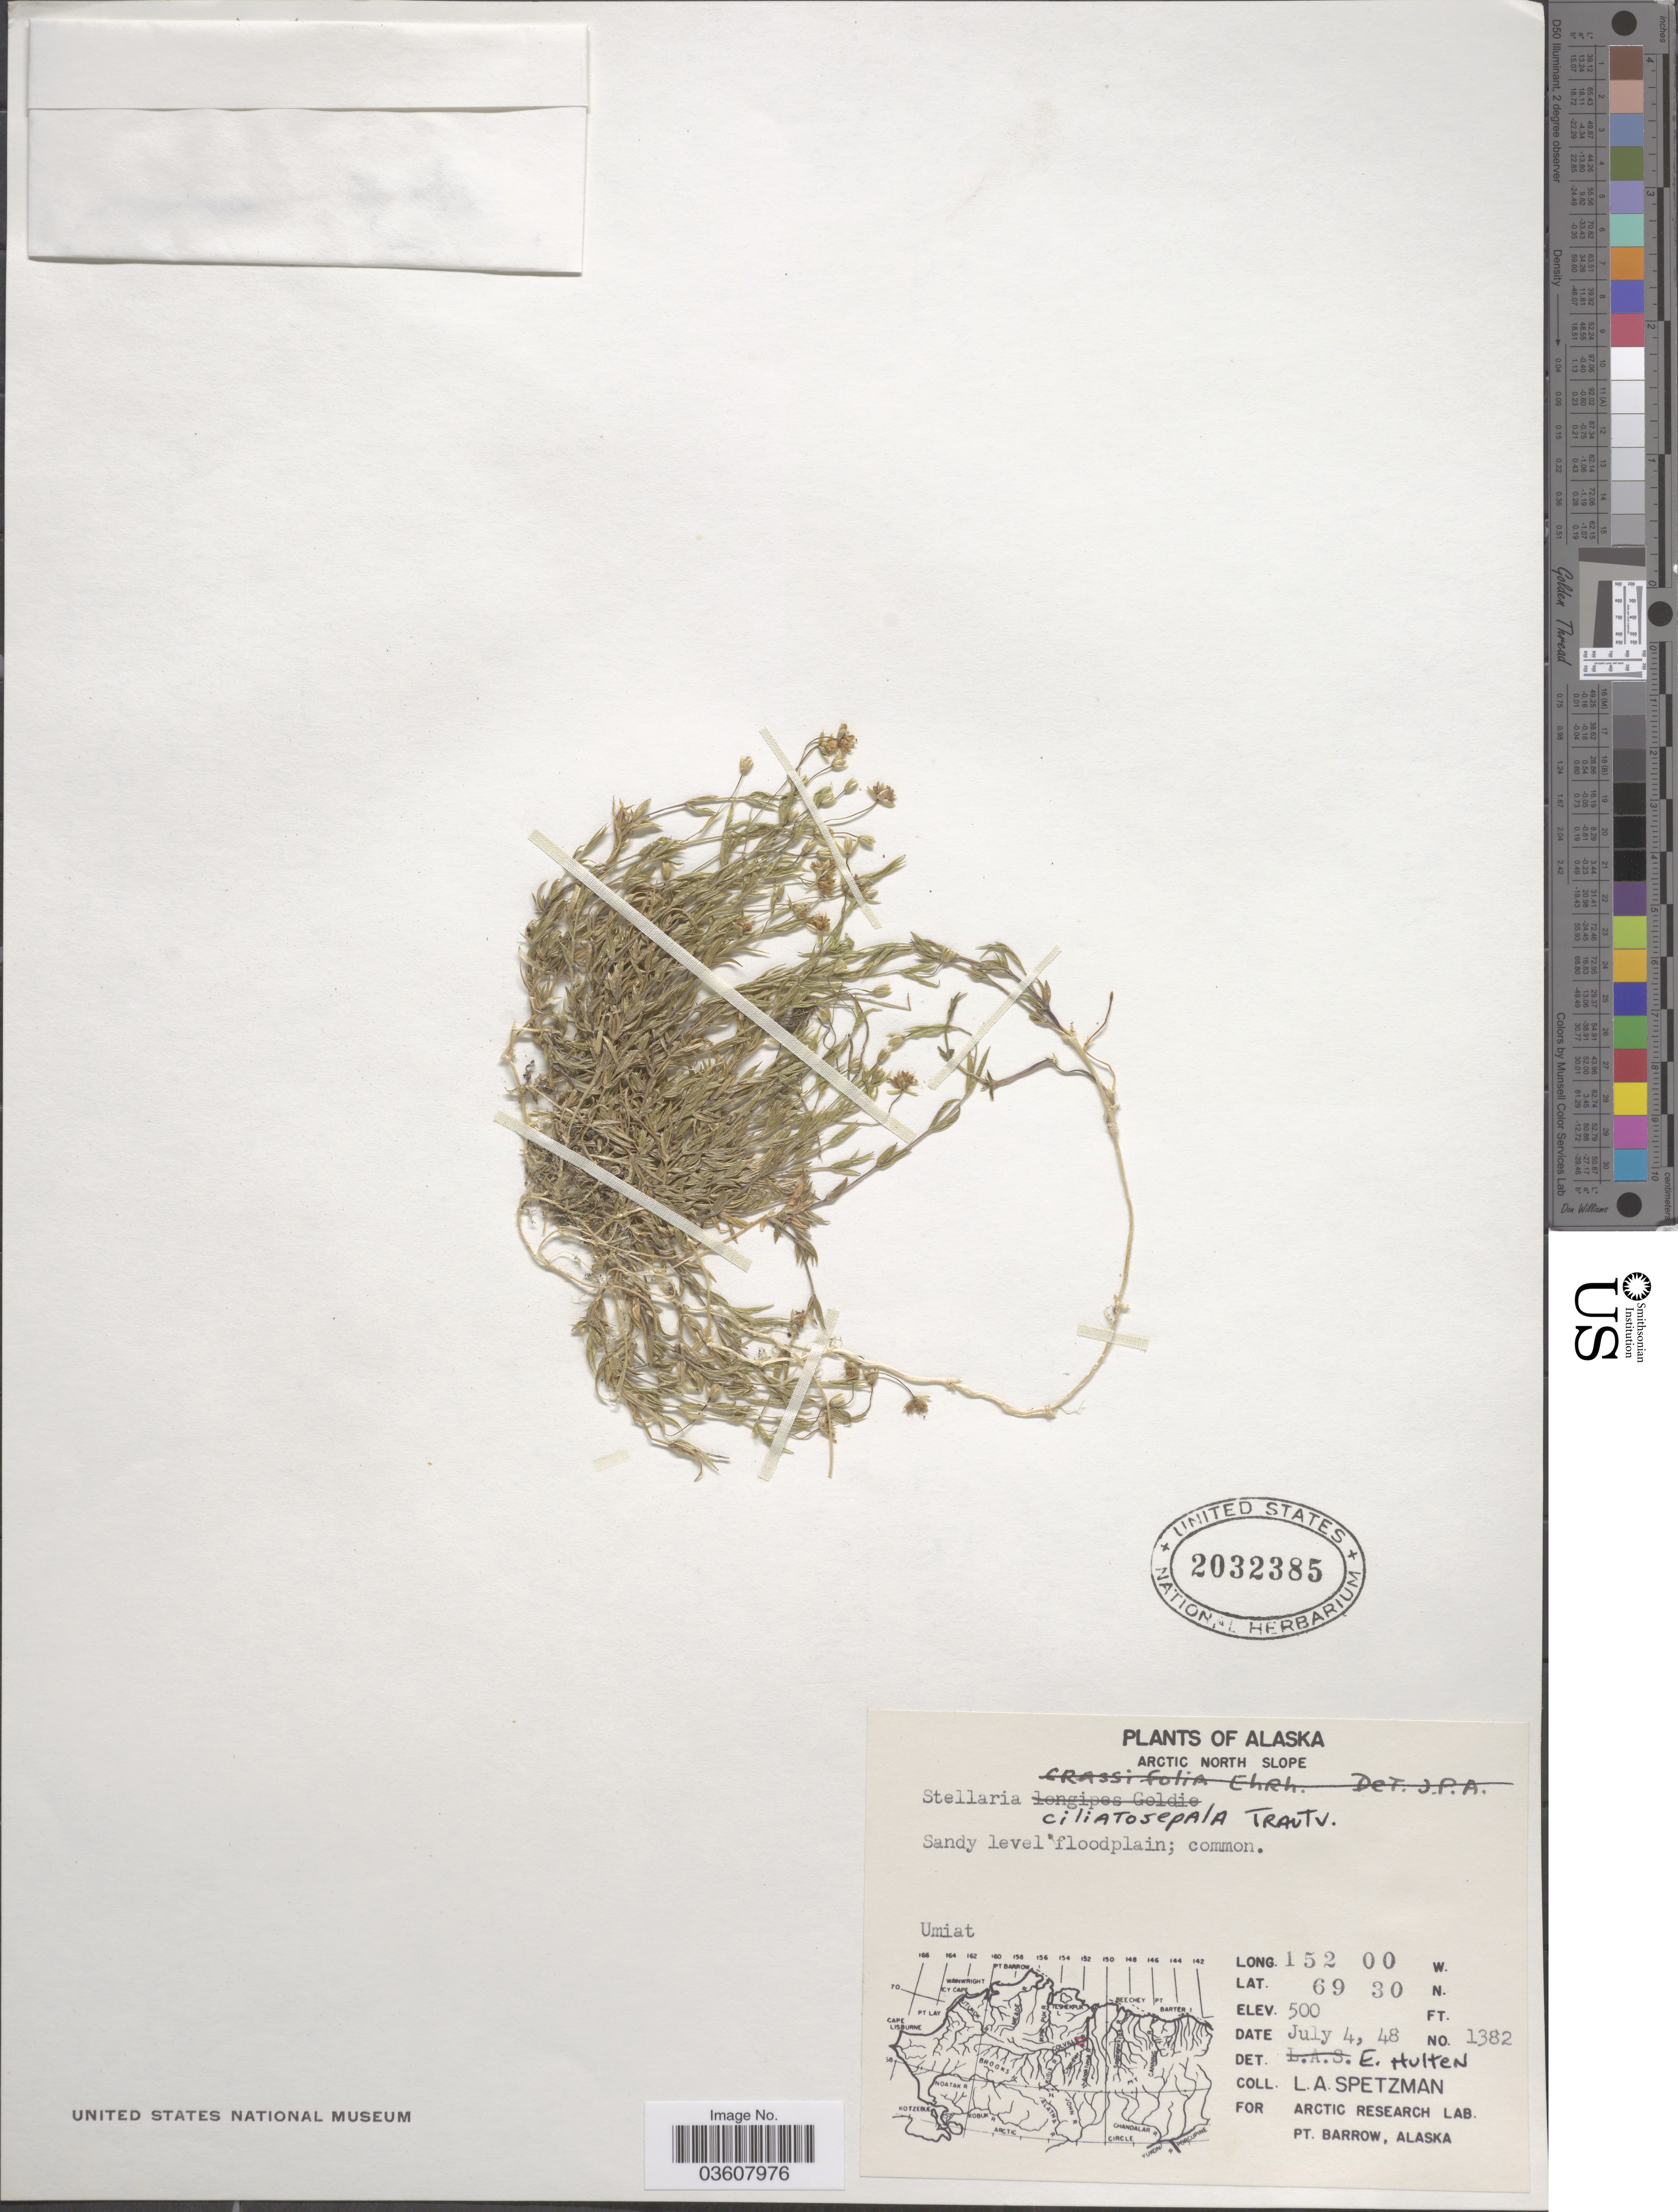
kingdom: Plantae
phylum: Tracheophyta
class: Magnoliopsida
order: Caryophyllales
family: Caryophyllaceae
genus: Stellaria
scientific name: Stellaria ciliatosepala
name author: Trautv.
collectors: L. Spetzman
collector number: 1382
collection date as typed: Transcribed d/m/y: 4/7/48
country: United States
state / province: Alaska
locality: Arctic North Slope, Umiat.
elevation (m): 152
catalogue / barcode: US 2032385